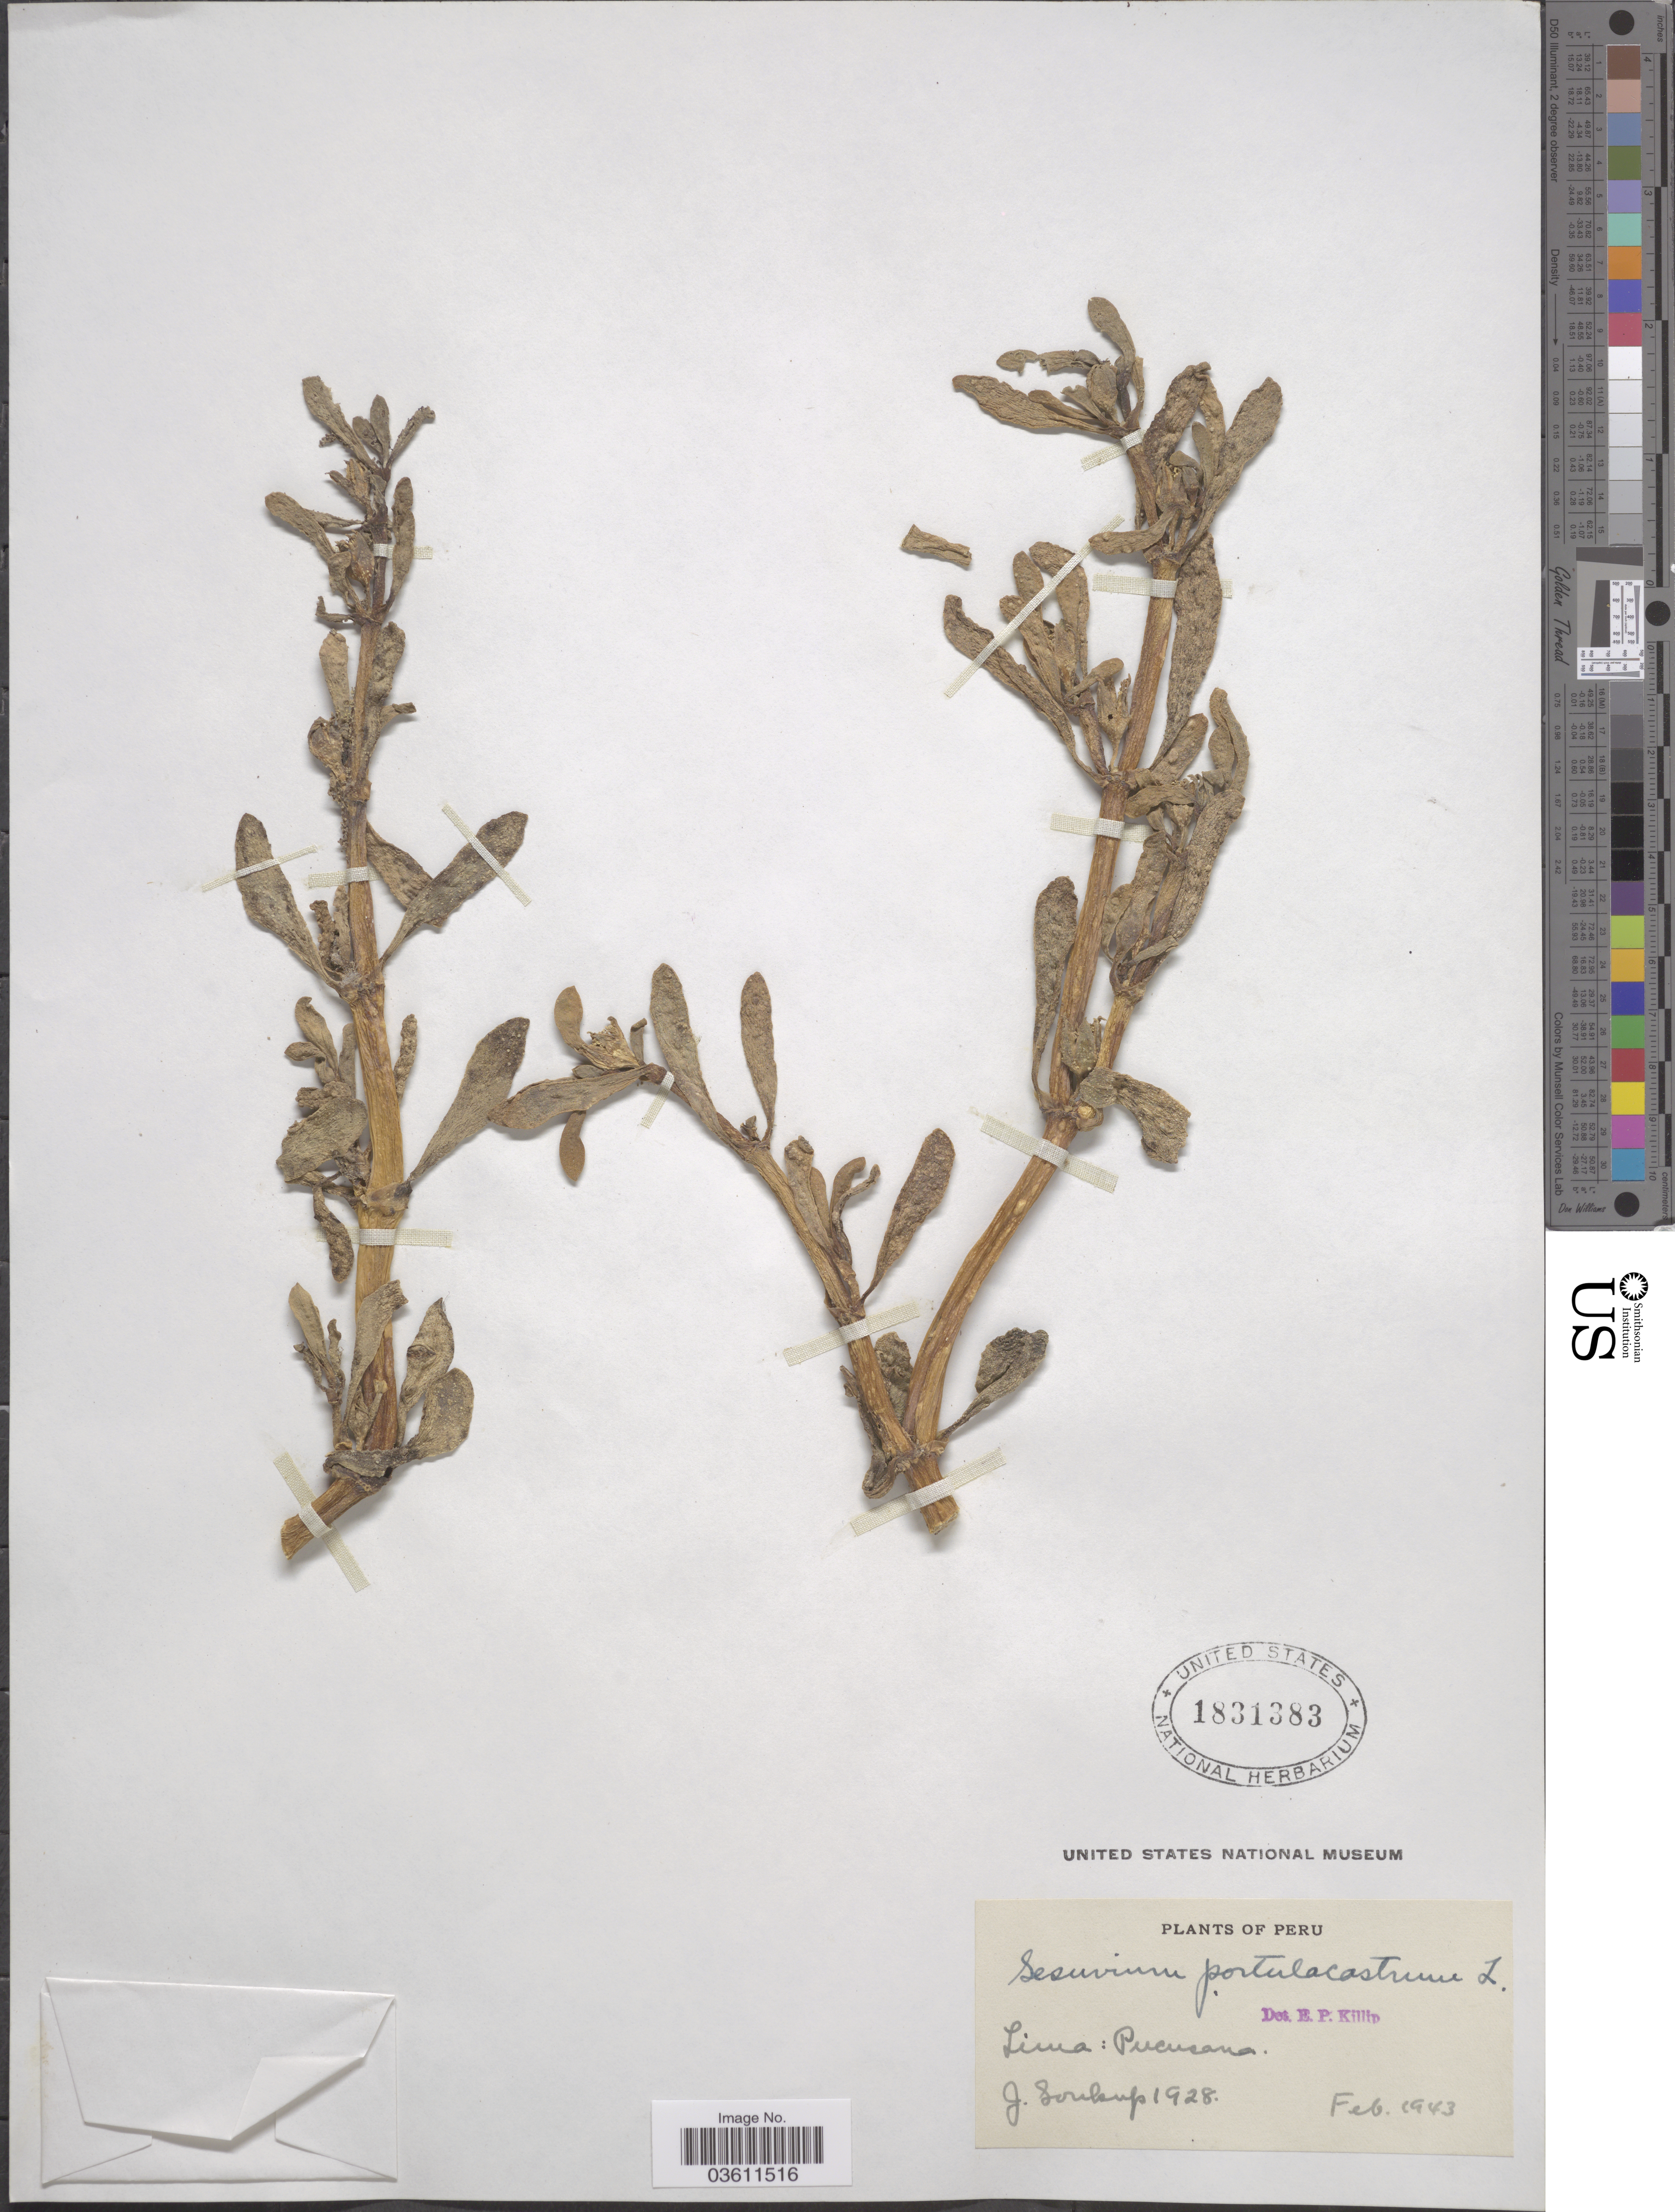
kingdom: Plantae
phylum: Tracheophyta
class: Magnoliopsida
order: Caryophyllales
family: Aizoaceae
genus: Sesuvium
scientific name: Sesuvium portulacastrum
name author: (L.) L.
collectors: J. Soukup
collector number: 1928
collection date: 1943-02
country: Peru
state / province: Lima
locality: Pucusana.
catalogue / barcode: US 1831383